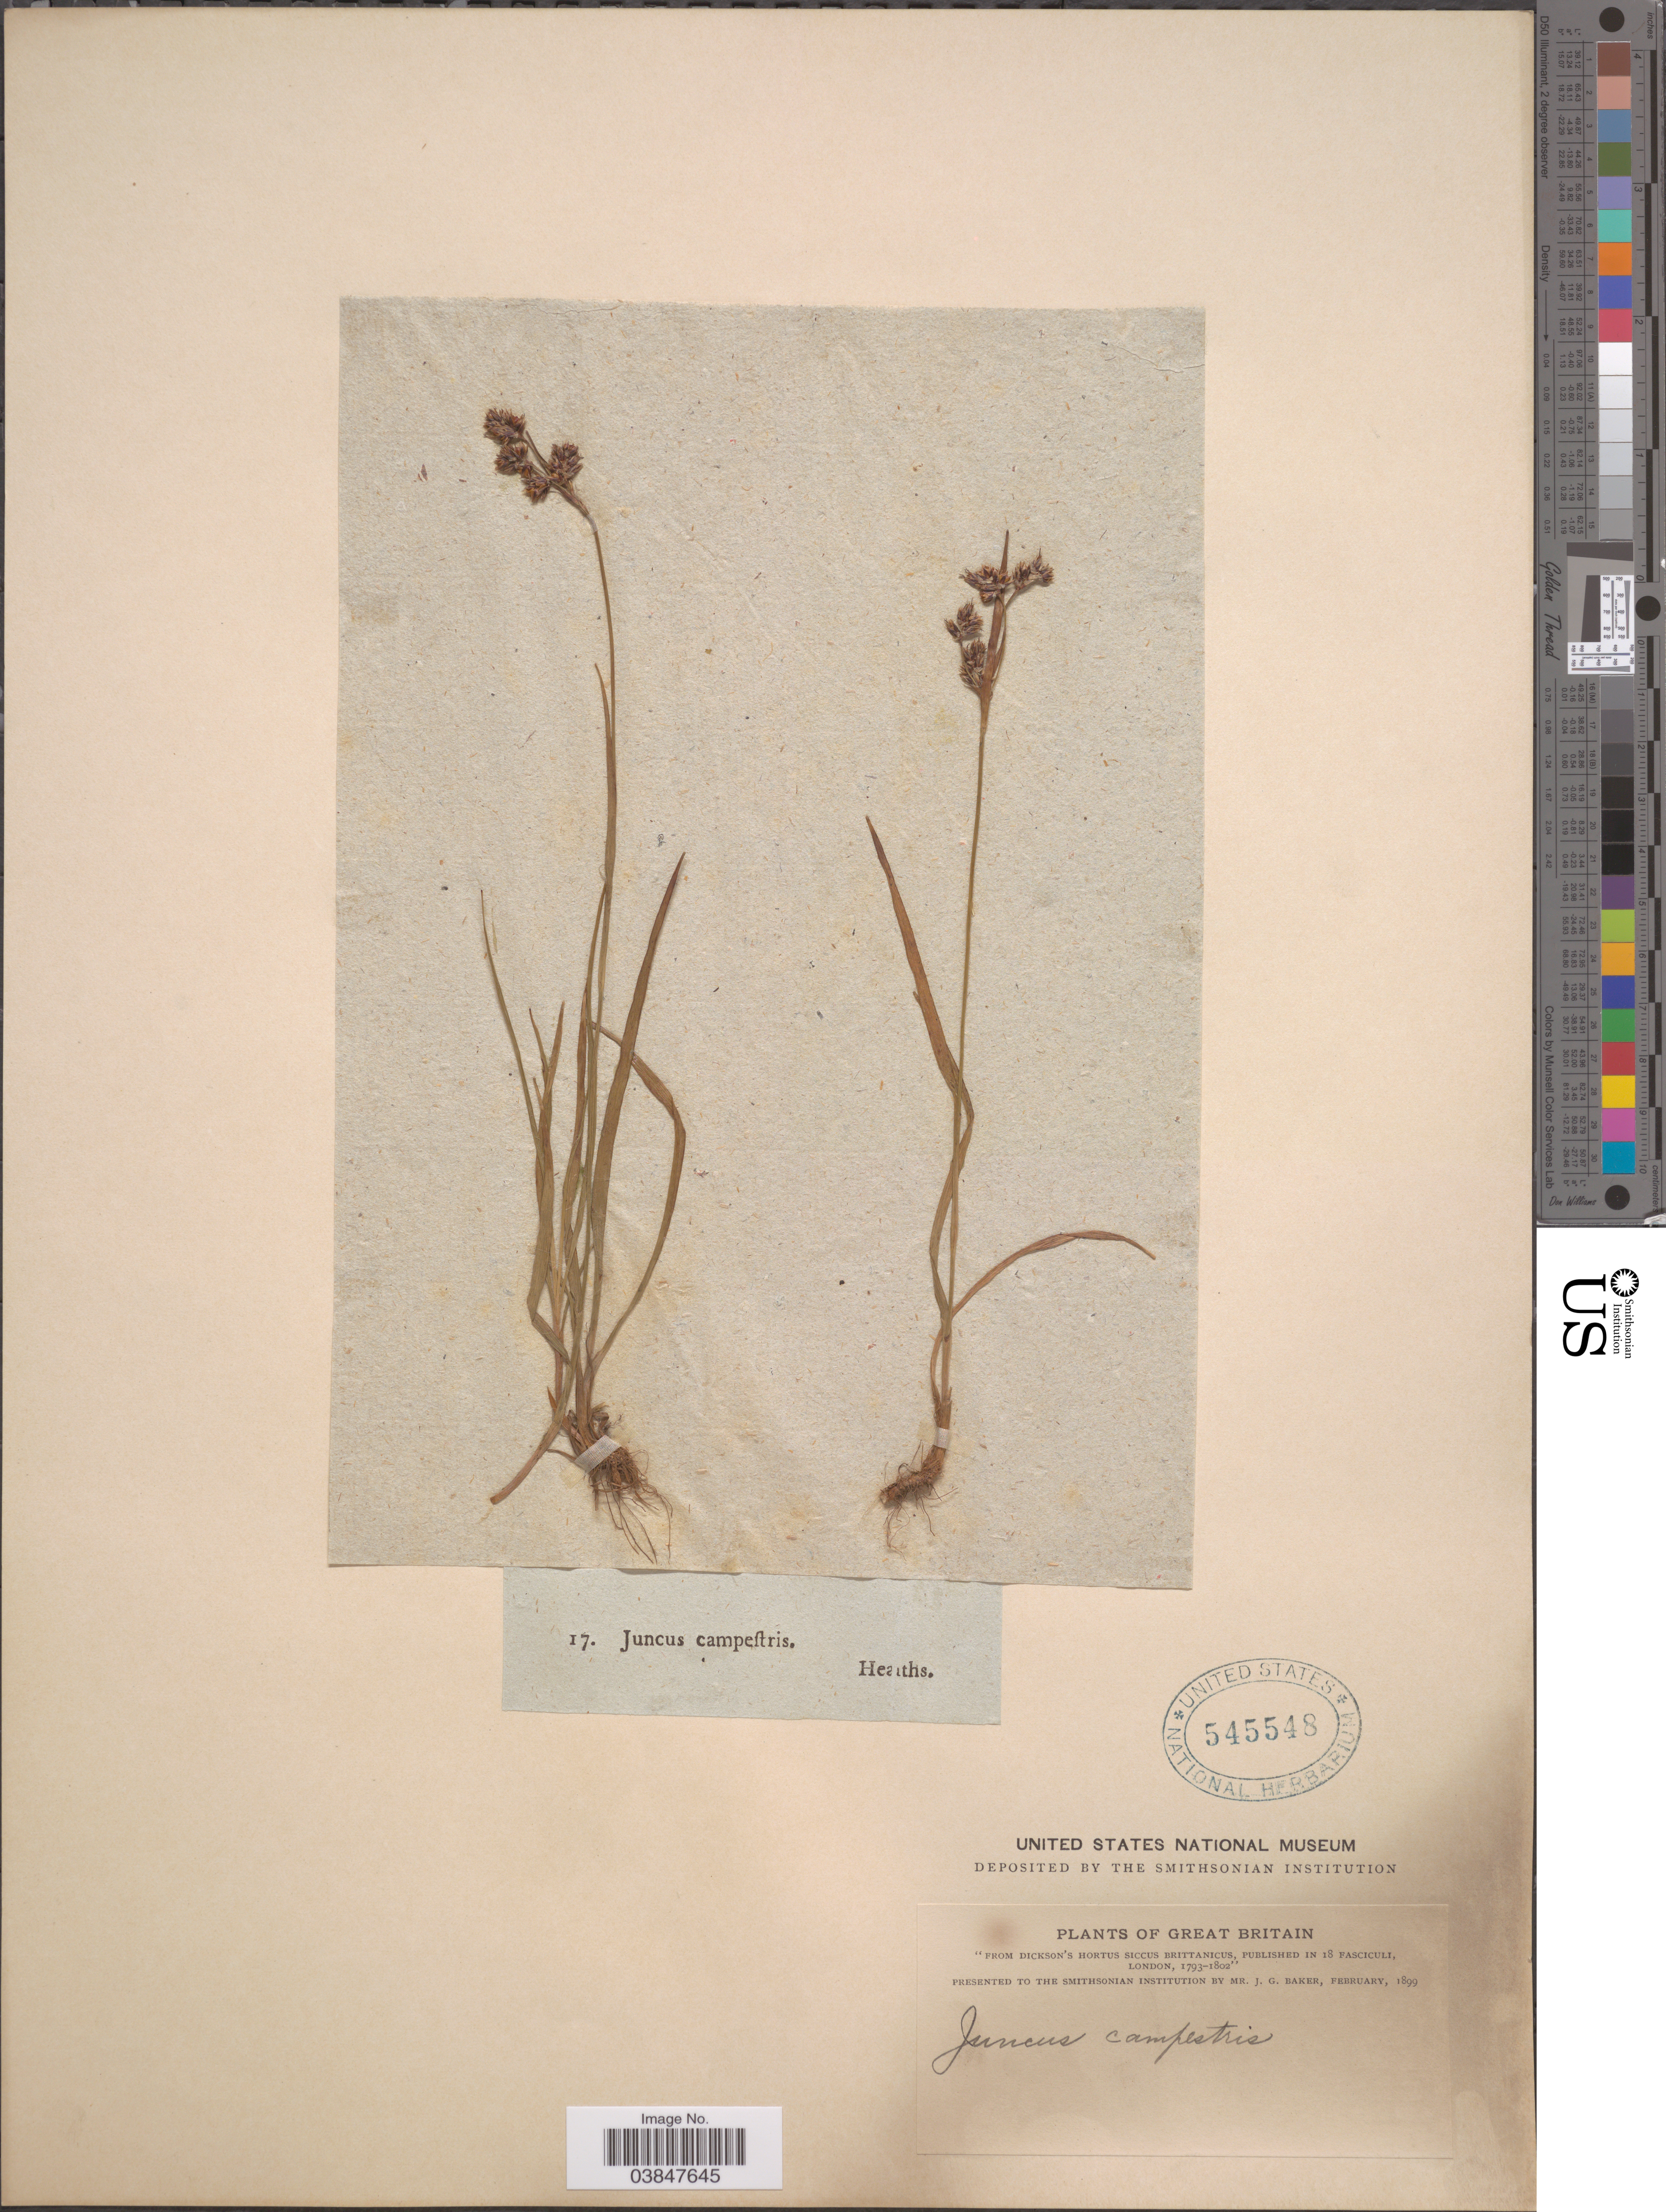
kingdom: Plantae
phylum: Tracheophyta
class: Liliopsida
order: Poales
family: Juncaceae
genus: Luzula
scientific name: Luzula campestris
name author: (L.) DC.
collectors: J. G. Baker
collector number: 17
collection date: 1793/1802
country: United Kingdom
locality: Great Britain.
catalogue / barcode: US 545548